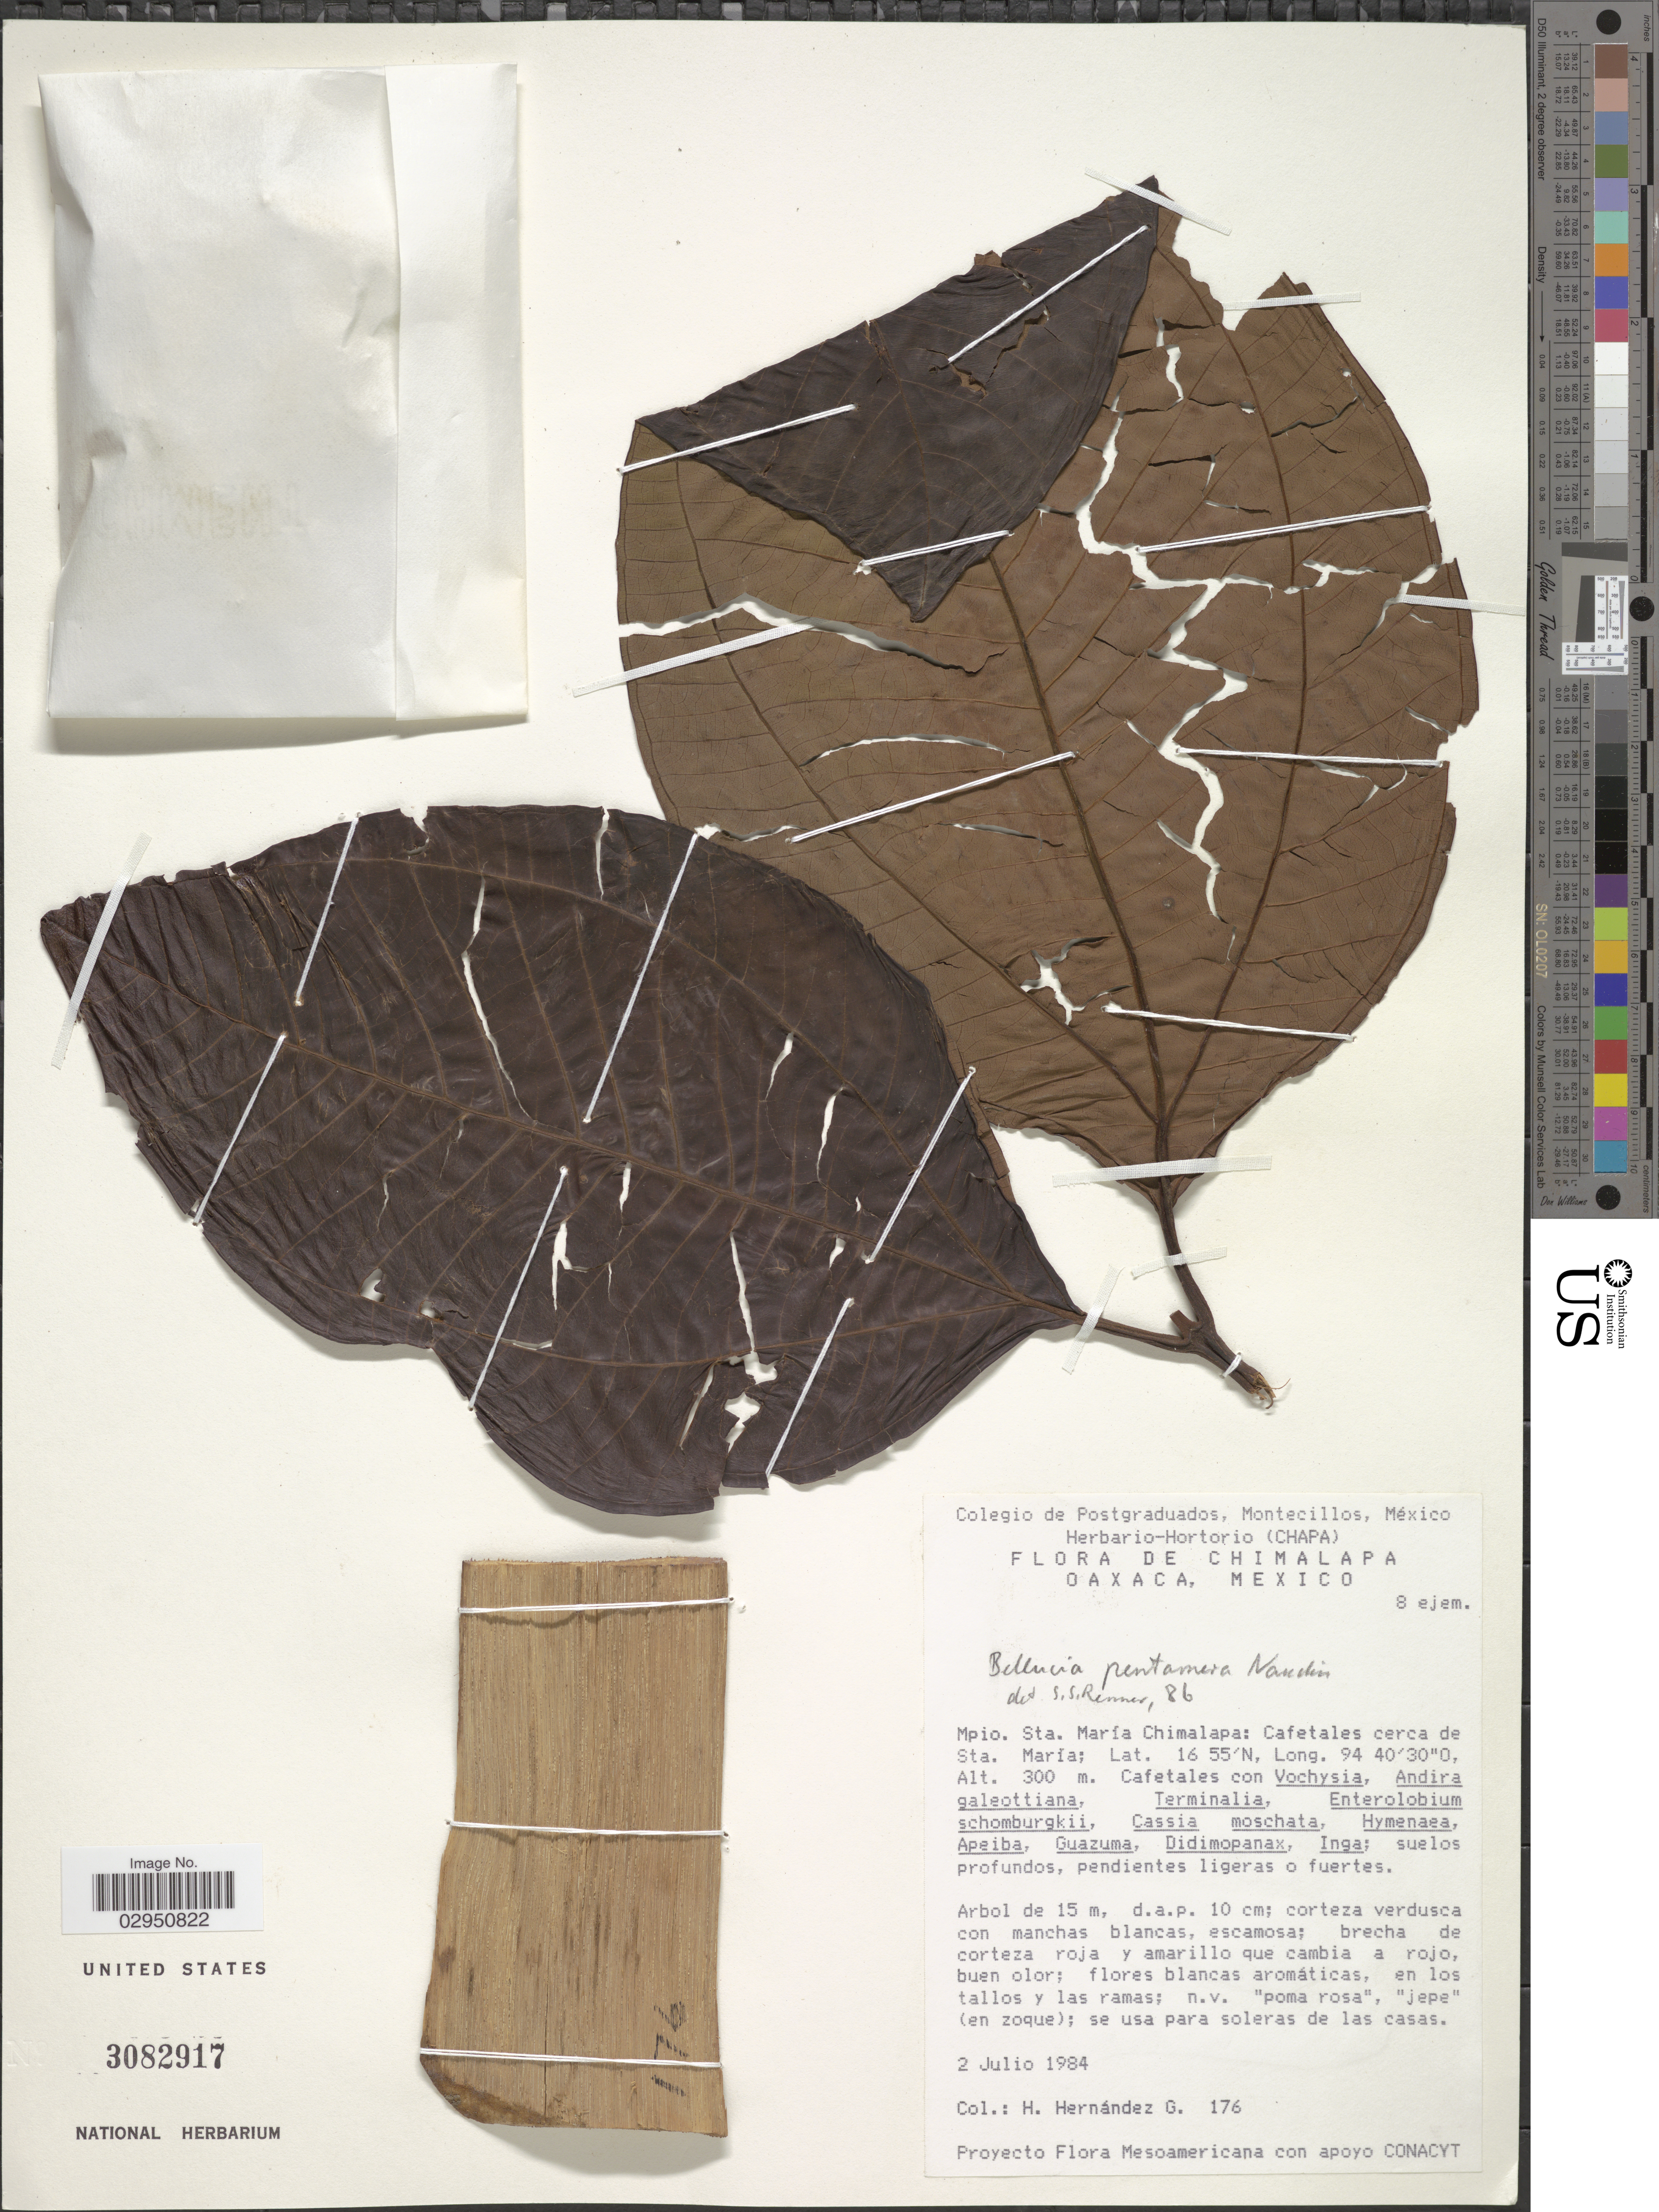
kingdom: Plantae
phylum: Tracheophyta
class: Magnoliopsida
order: Myrtales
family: Melastomataceae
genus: Bellucia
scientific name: Bellucia pentamera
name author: Naudin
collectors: H. Hernandez G.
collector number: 176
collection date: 1984-07-02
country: Mexico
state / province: Oaxaca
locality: Chimalapa. Mpio. Sta. María Chimalapa: Cafetales cerca de Sta. María.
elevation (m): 300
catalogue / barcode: US 3082917